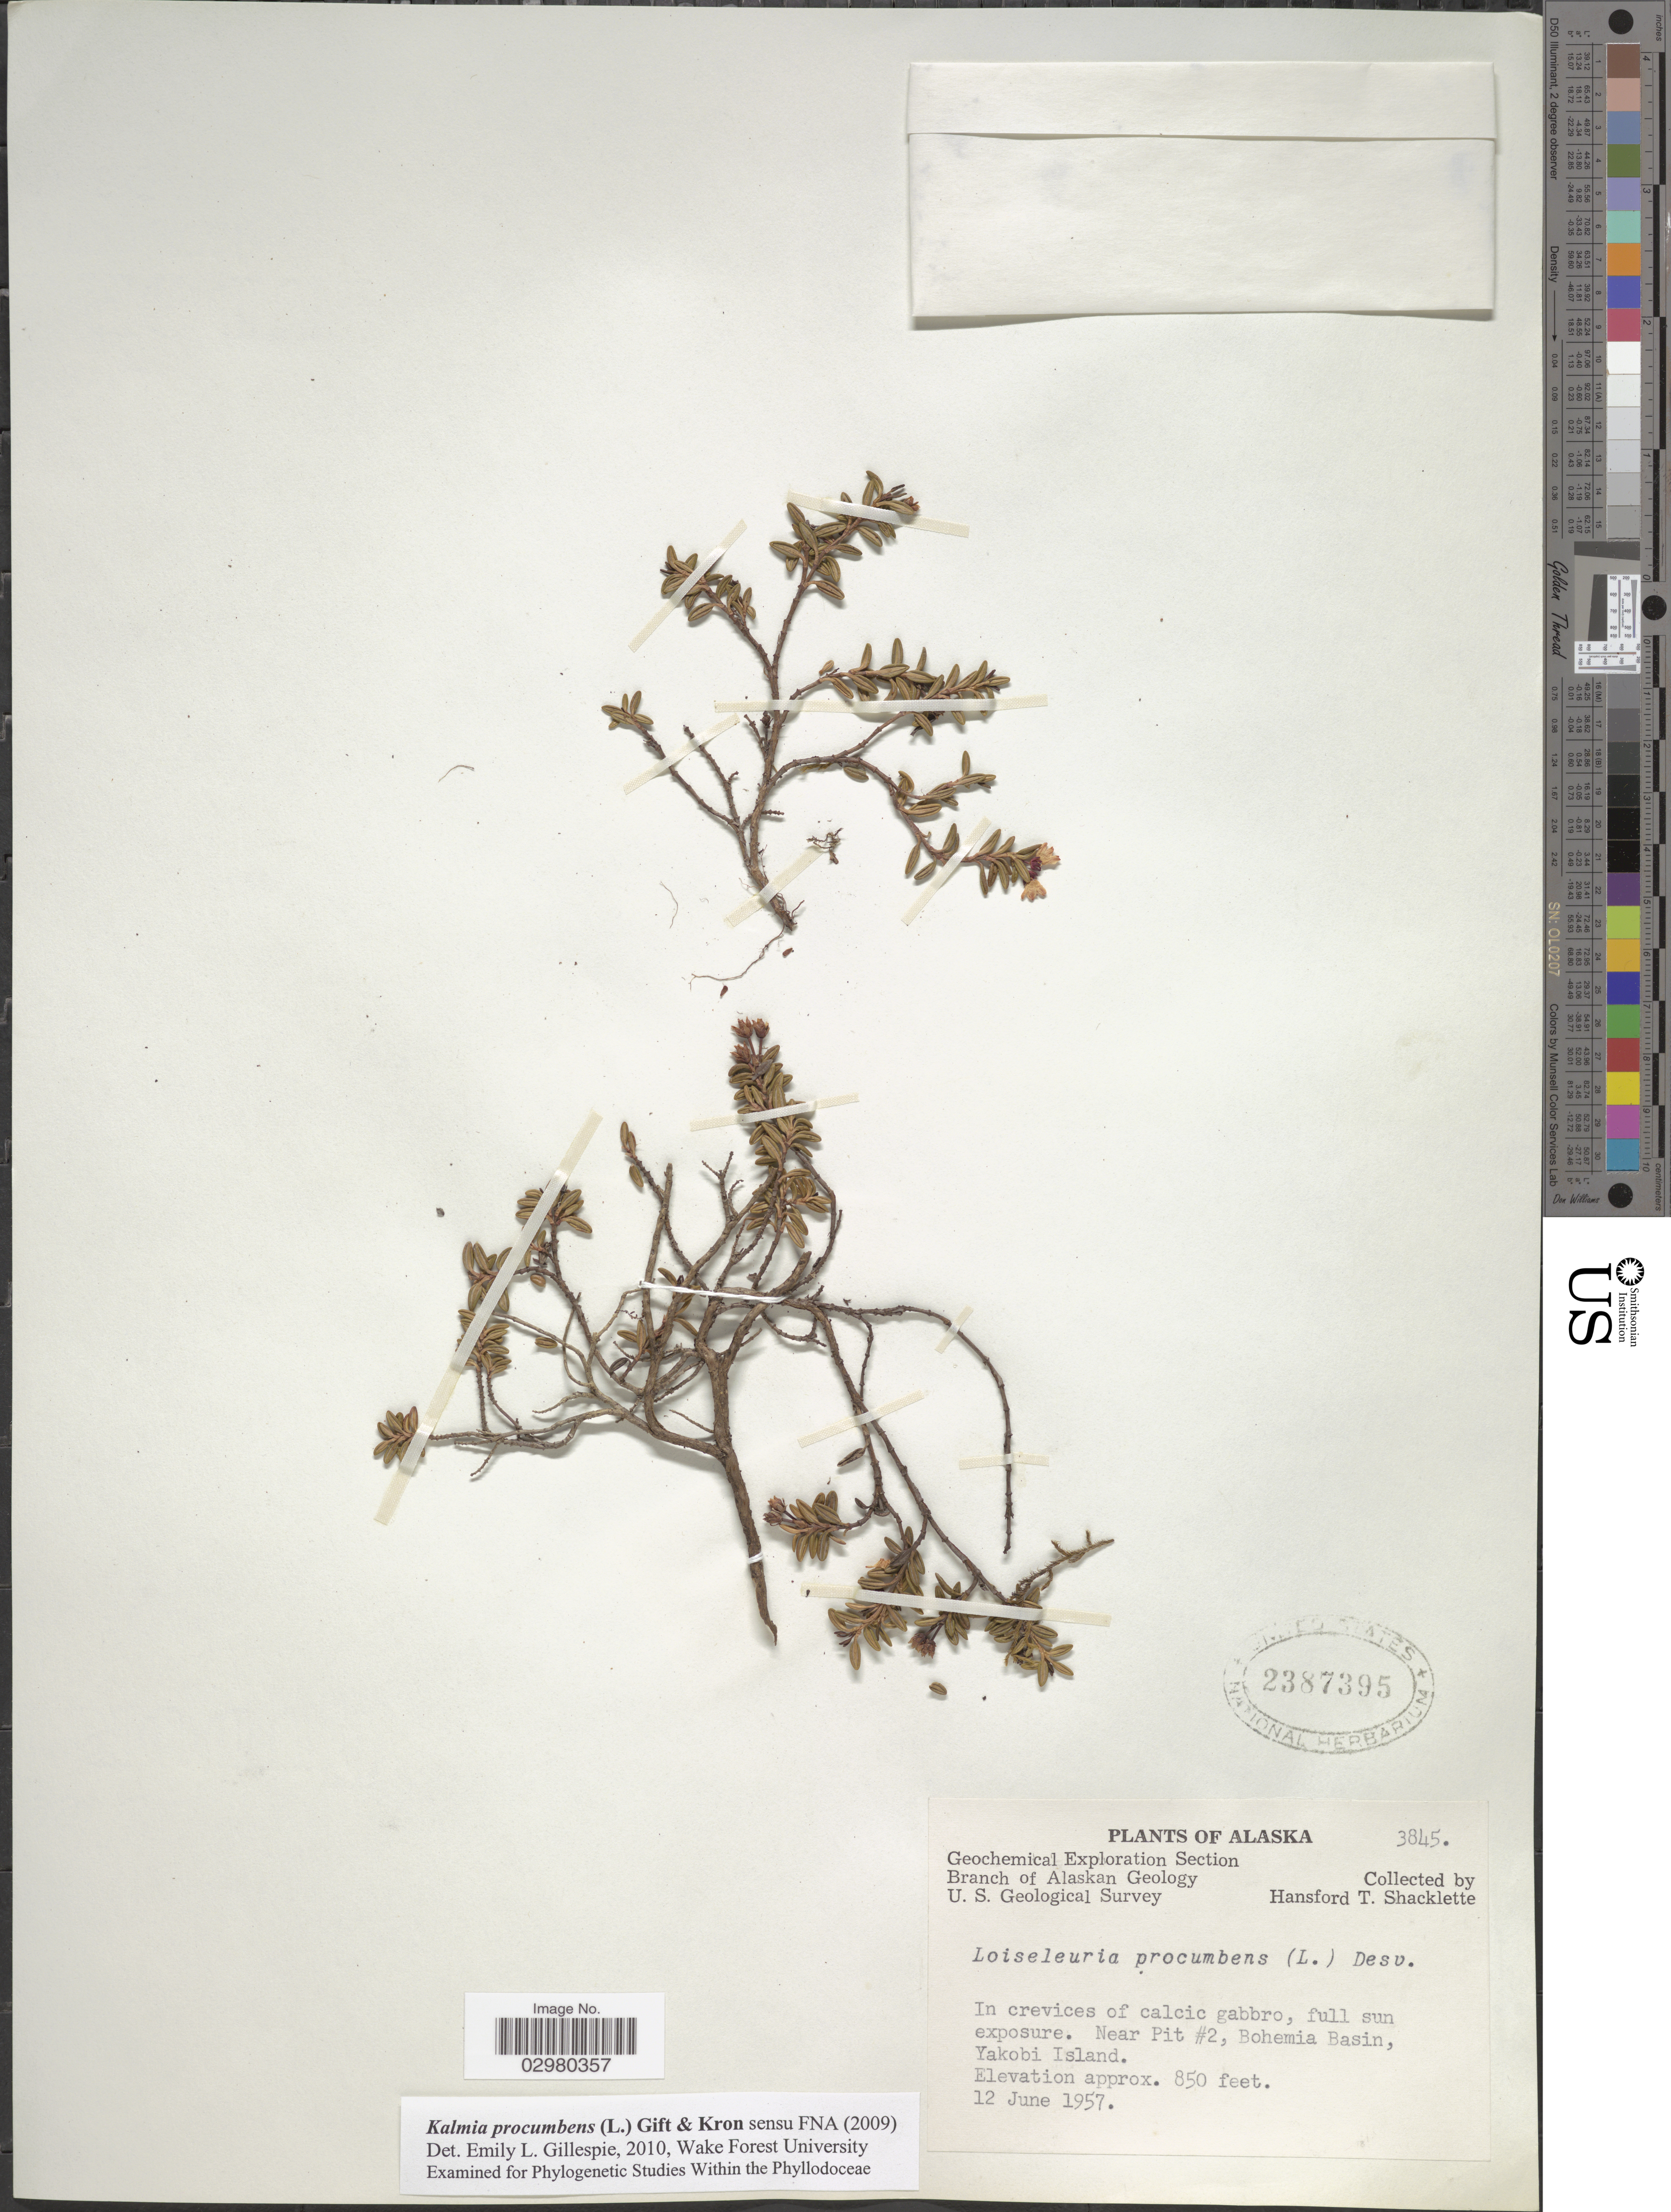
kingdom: Plantae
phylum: Tracheophyta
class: Magnoliopsida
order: Ericales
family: Ericaceae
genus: Loiseleuria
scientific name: Loiseleuria procumbens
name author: (L.) Desv.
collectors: H. Shacklette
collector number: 3845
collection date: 1957-06-12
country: United States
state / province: Alaska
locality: In crevices of calcic gabbro, full sun exposure. Near Pit #2, Bohemia Basin, Yakobi Island.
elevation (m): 259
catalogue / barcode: US 2387395